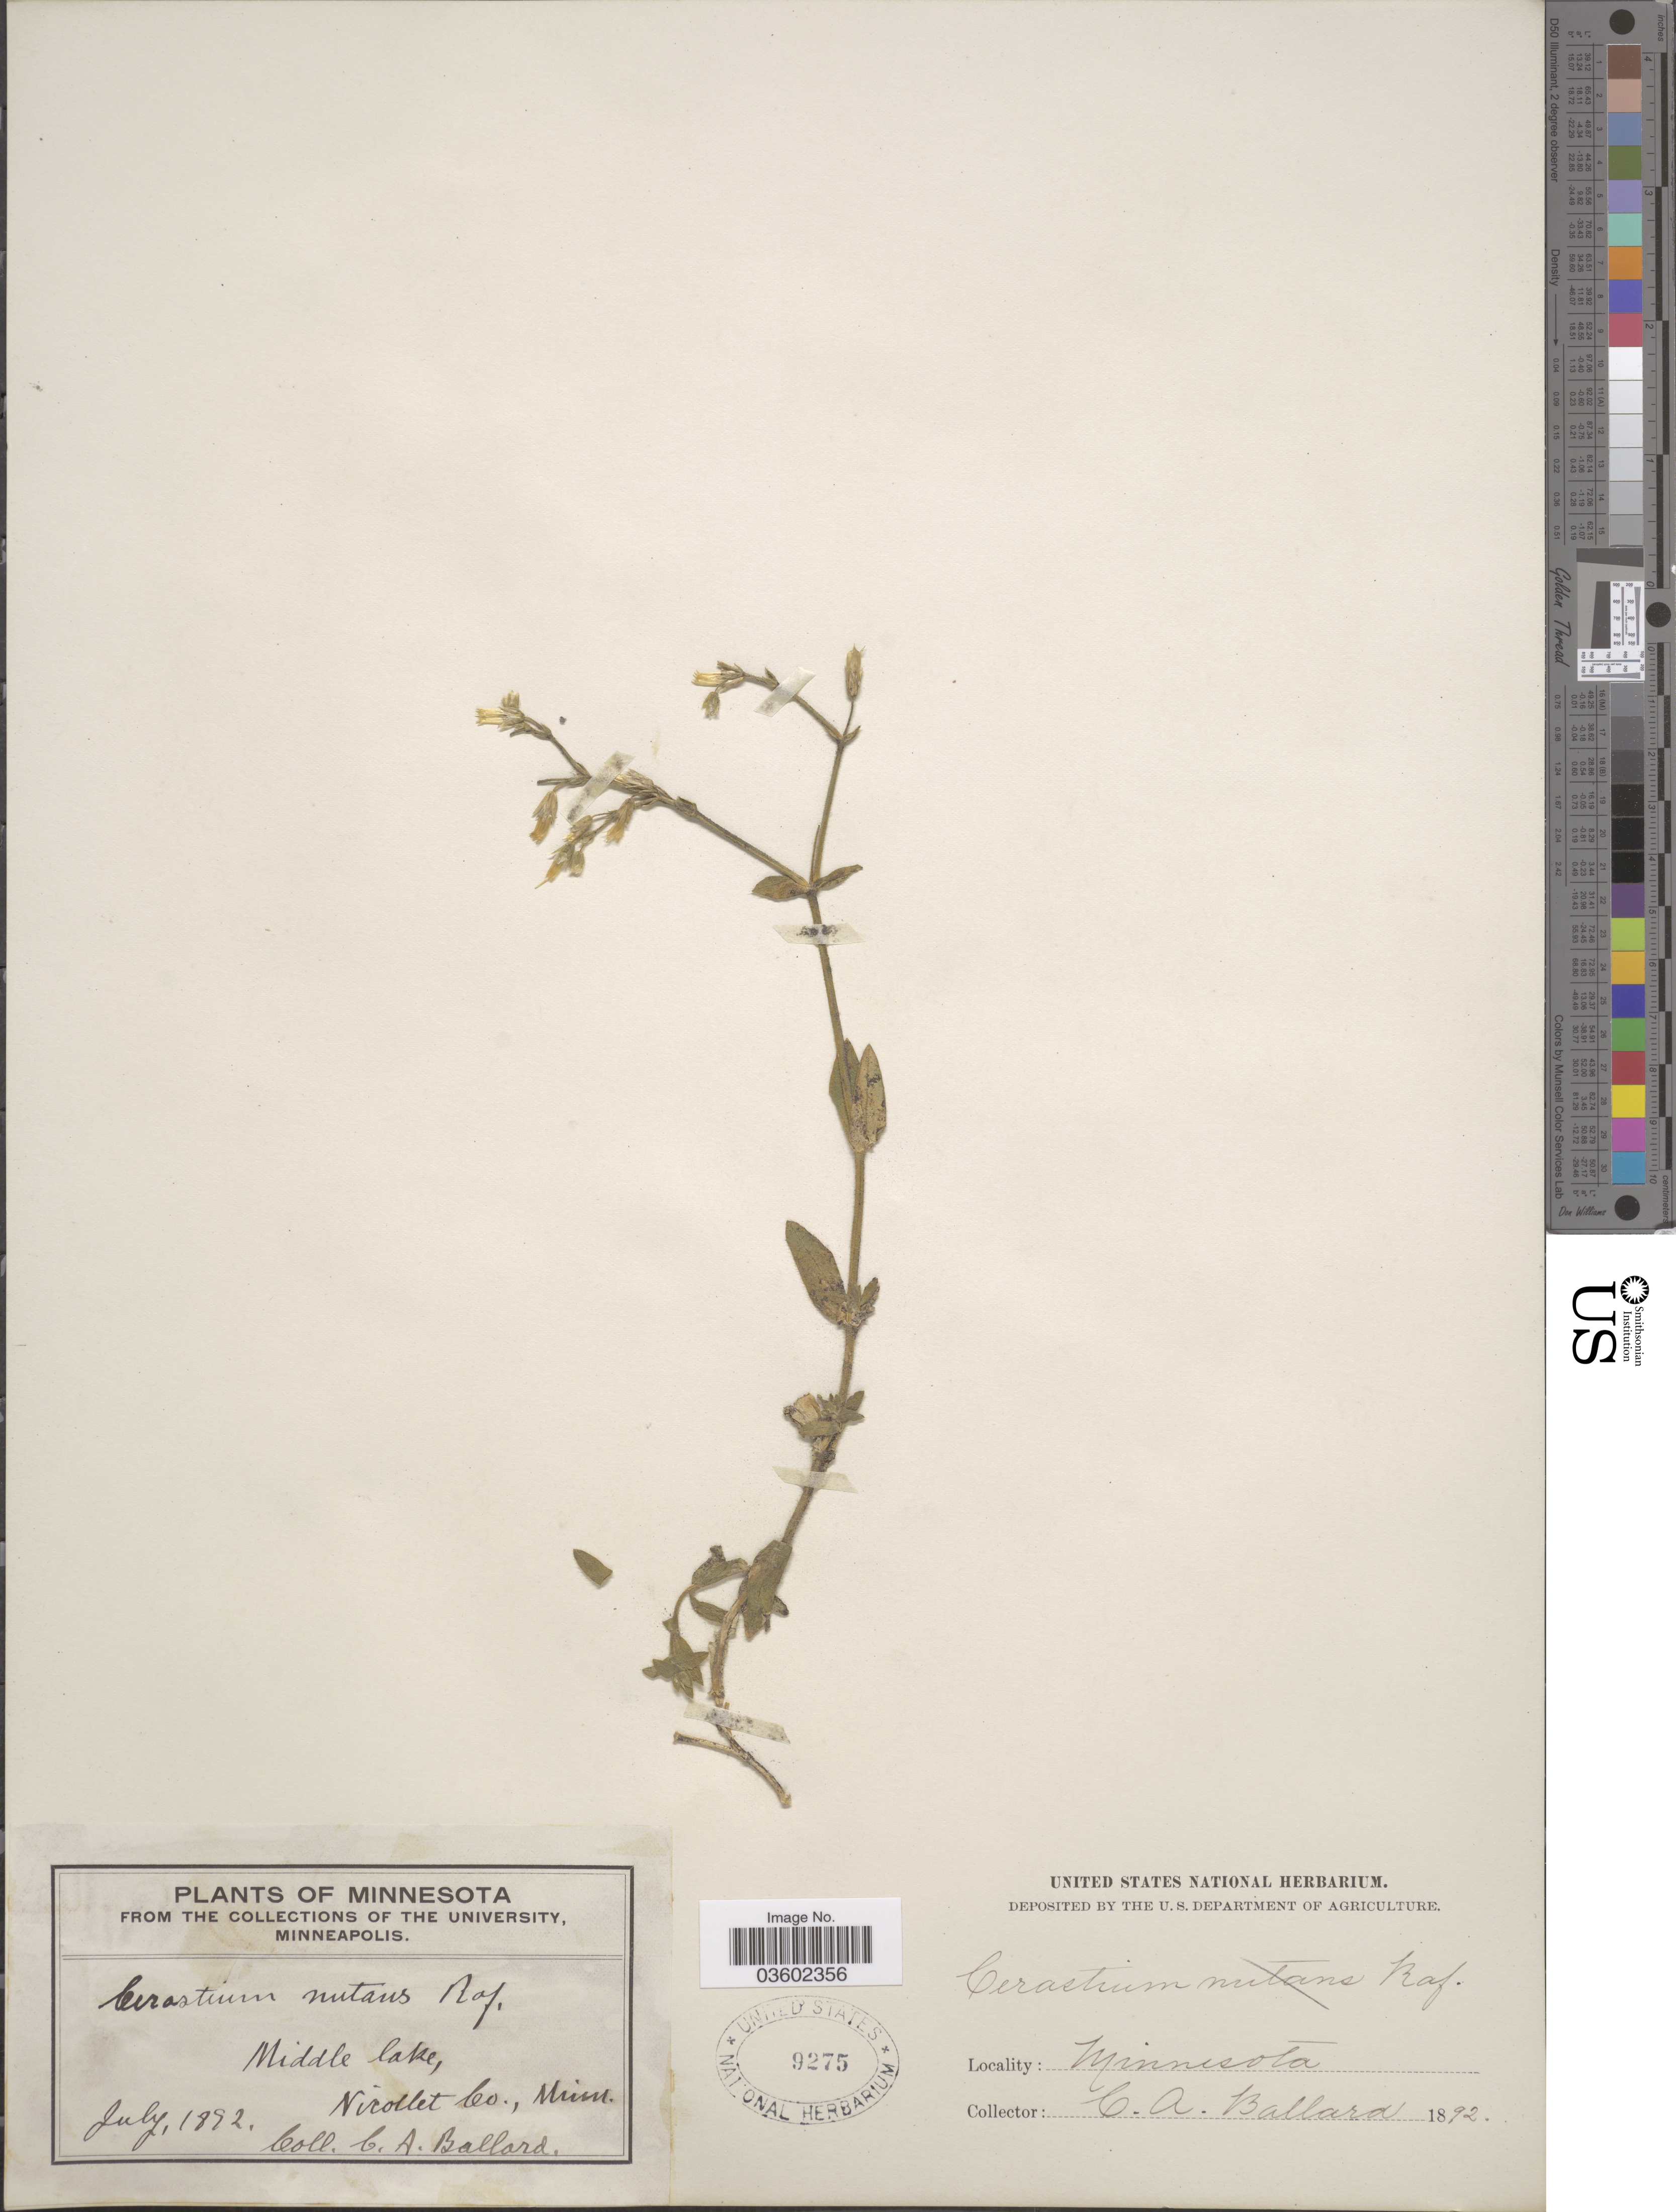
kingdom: Plantae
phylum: Tracheophyta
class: Magnoliopsida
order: Caryophyllales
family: Caryophyllaceae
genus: Cerastium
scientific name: Cerastium vulgatum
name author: L.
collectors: C. A. Ballard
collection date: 1892-07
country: United States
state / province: Minnesota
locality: Middle Lake, Nicollet Co.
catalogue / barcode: US 9275